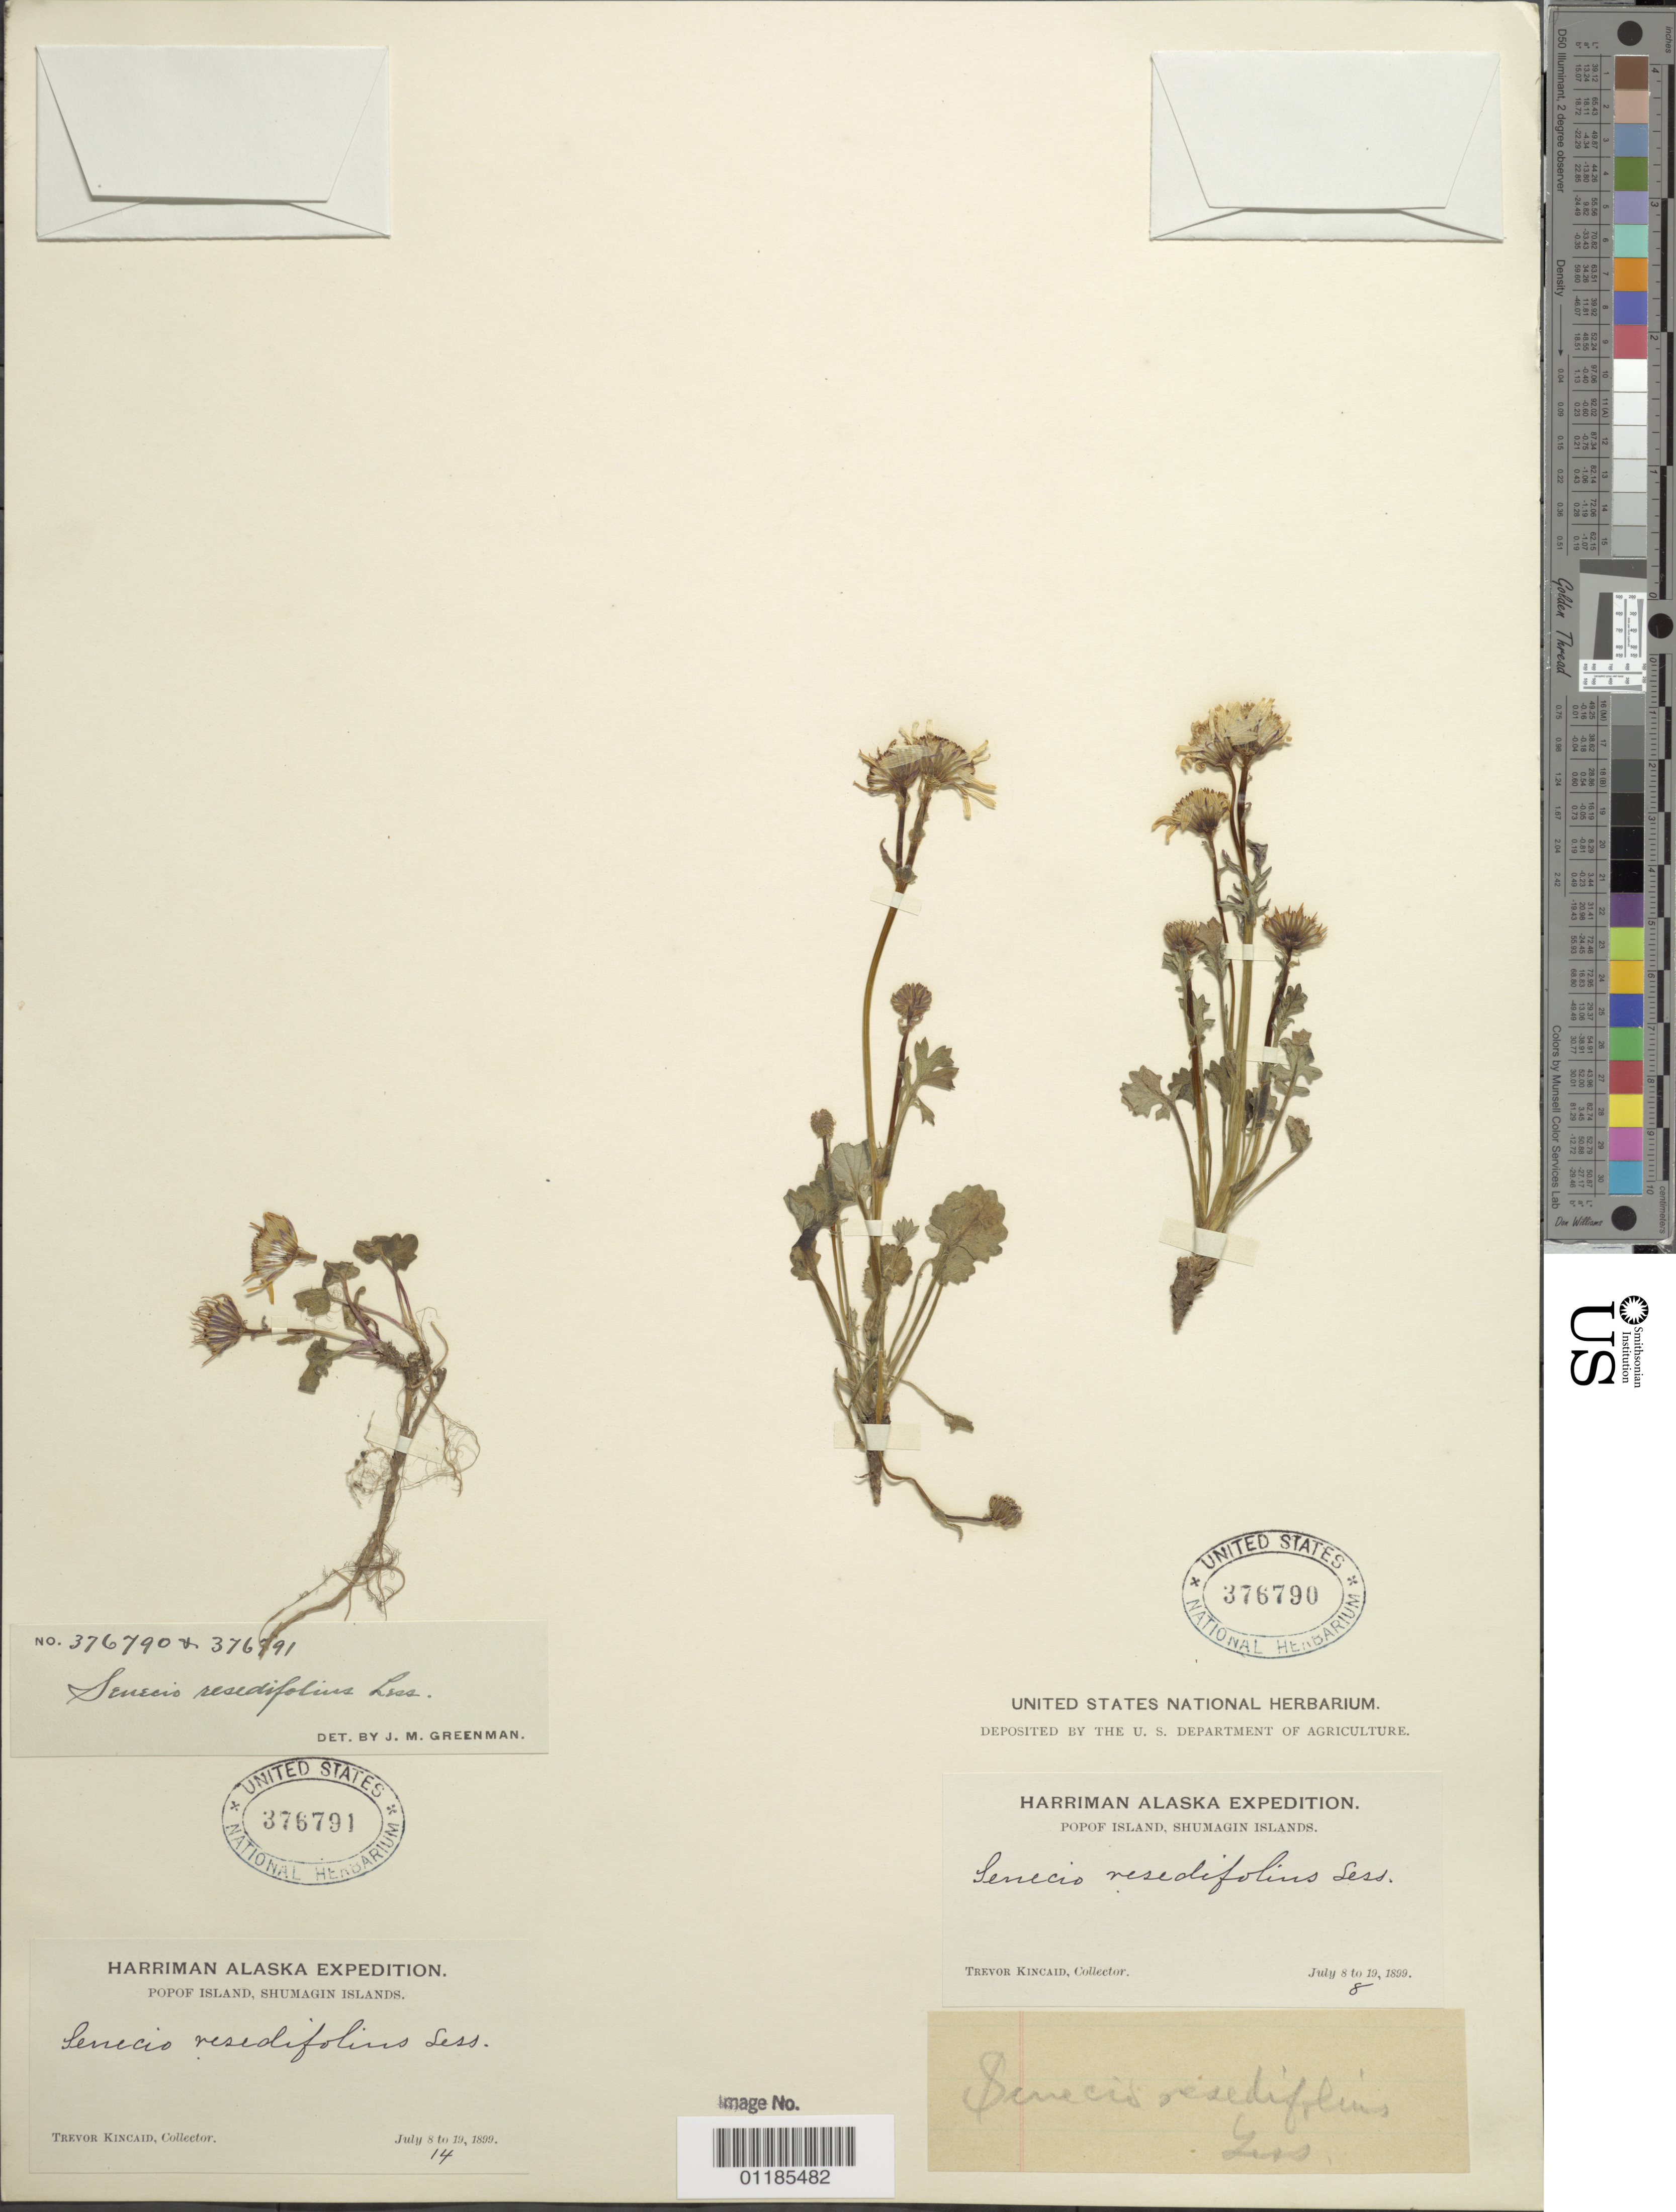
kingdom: Plantae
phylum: Tracheophyta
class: Magnoliopsida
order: Asterales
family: Asteraceae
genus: Packera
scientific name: Packera heterophylla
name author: (Fisch.) E. Wiebe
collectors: T. C. Kincaid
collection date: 1899-07-08/1899-07-19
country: United States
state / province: Alaska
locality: Popof Island. Shumagin Islands.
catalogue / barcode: US 376791